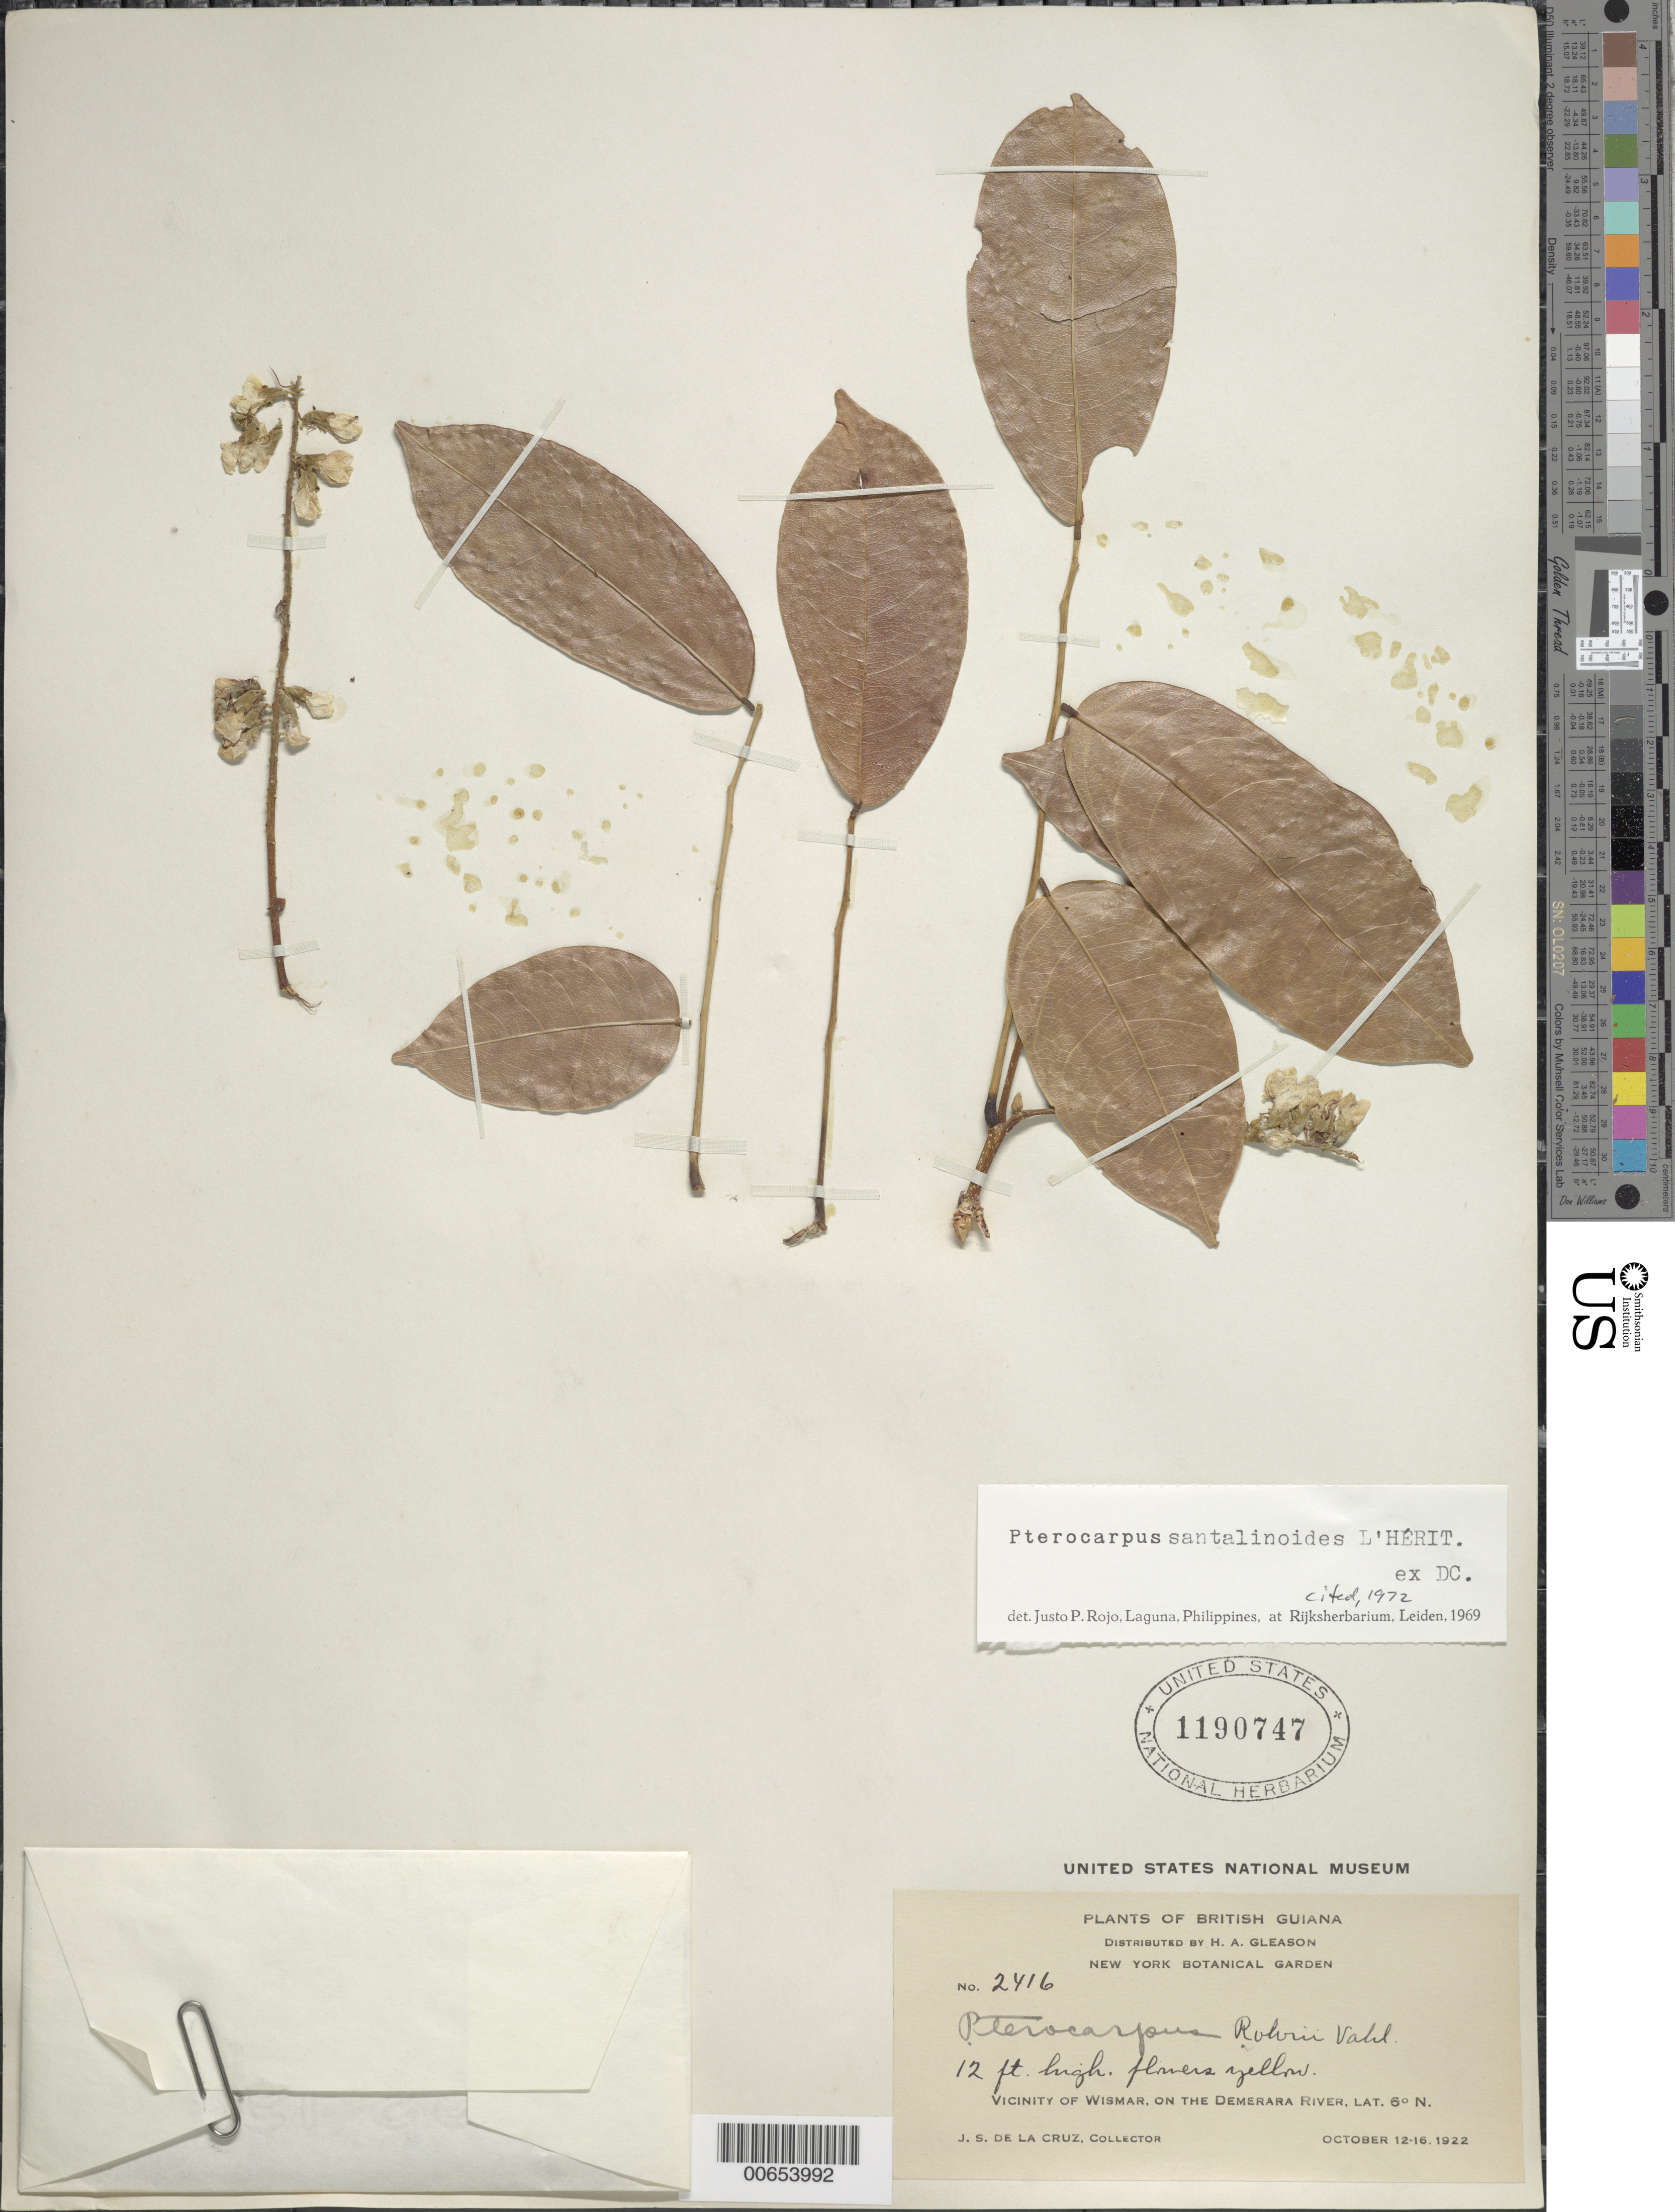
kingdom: Plantae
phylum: Tracheophyta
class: Magnoliopsida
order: Fabales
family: Fabaceae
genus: Pterocarpus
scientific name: Pterocarpus santalinoides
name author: L'Hér. ex DC.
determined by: Rojo, Justo P., (L), Nationaal Herbarium Nederland, Leiden University branch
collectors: J. S. de la Cruz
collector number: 2416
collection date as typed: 12-Oct-22 to 16-Oct-22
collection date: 1922-10-12/1922-10-16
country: Guyana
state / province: U. Demerara-Berbice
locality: Wismar vic., on the Demerara River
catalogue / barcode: US 1190747